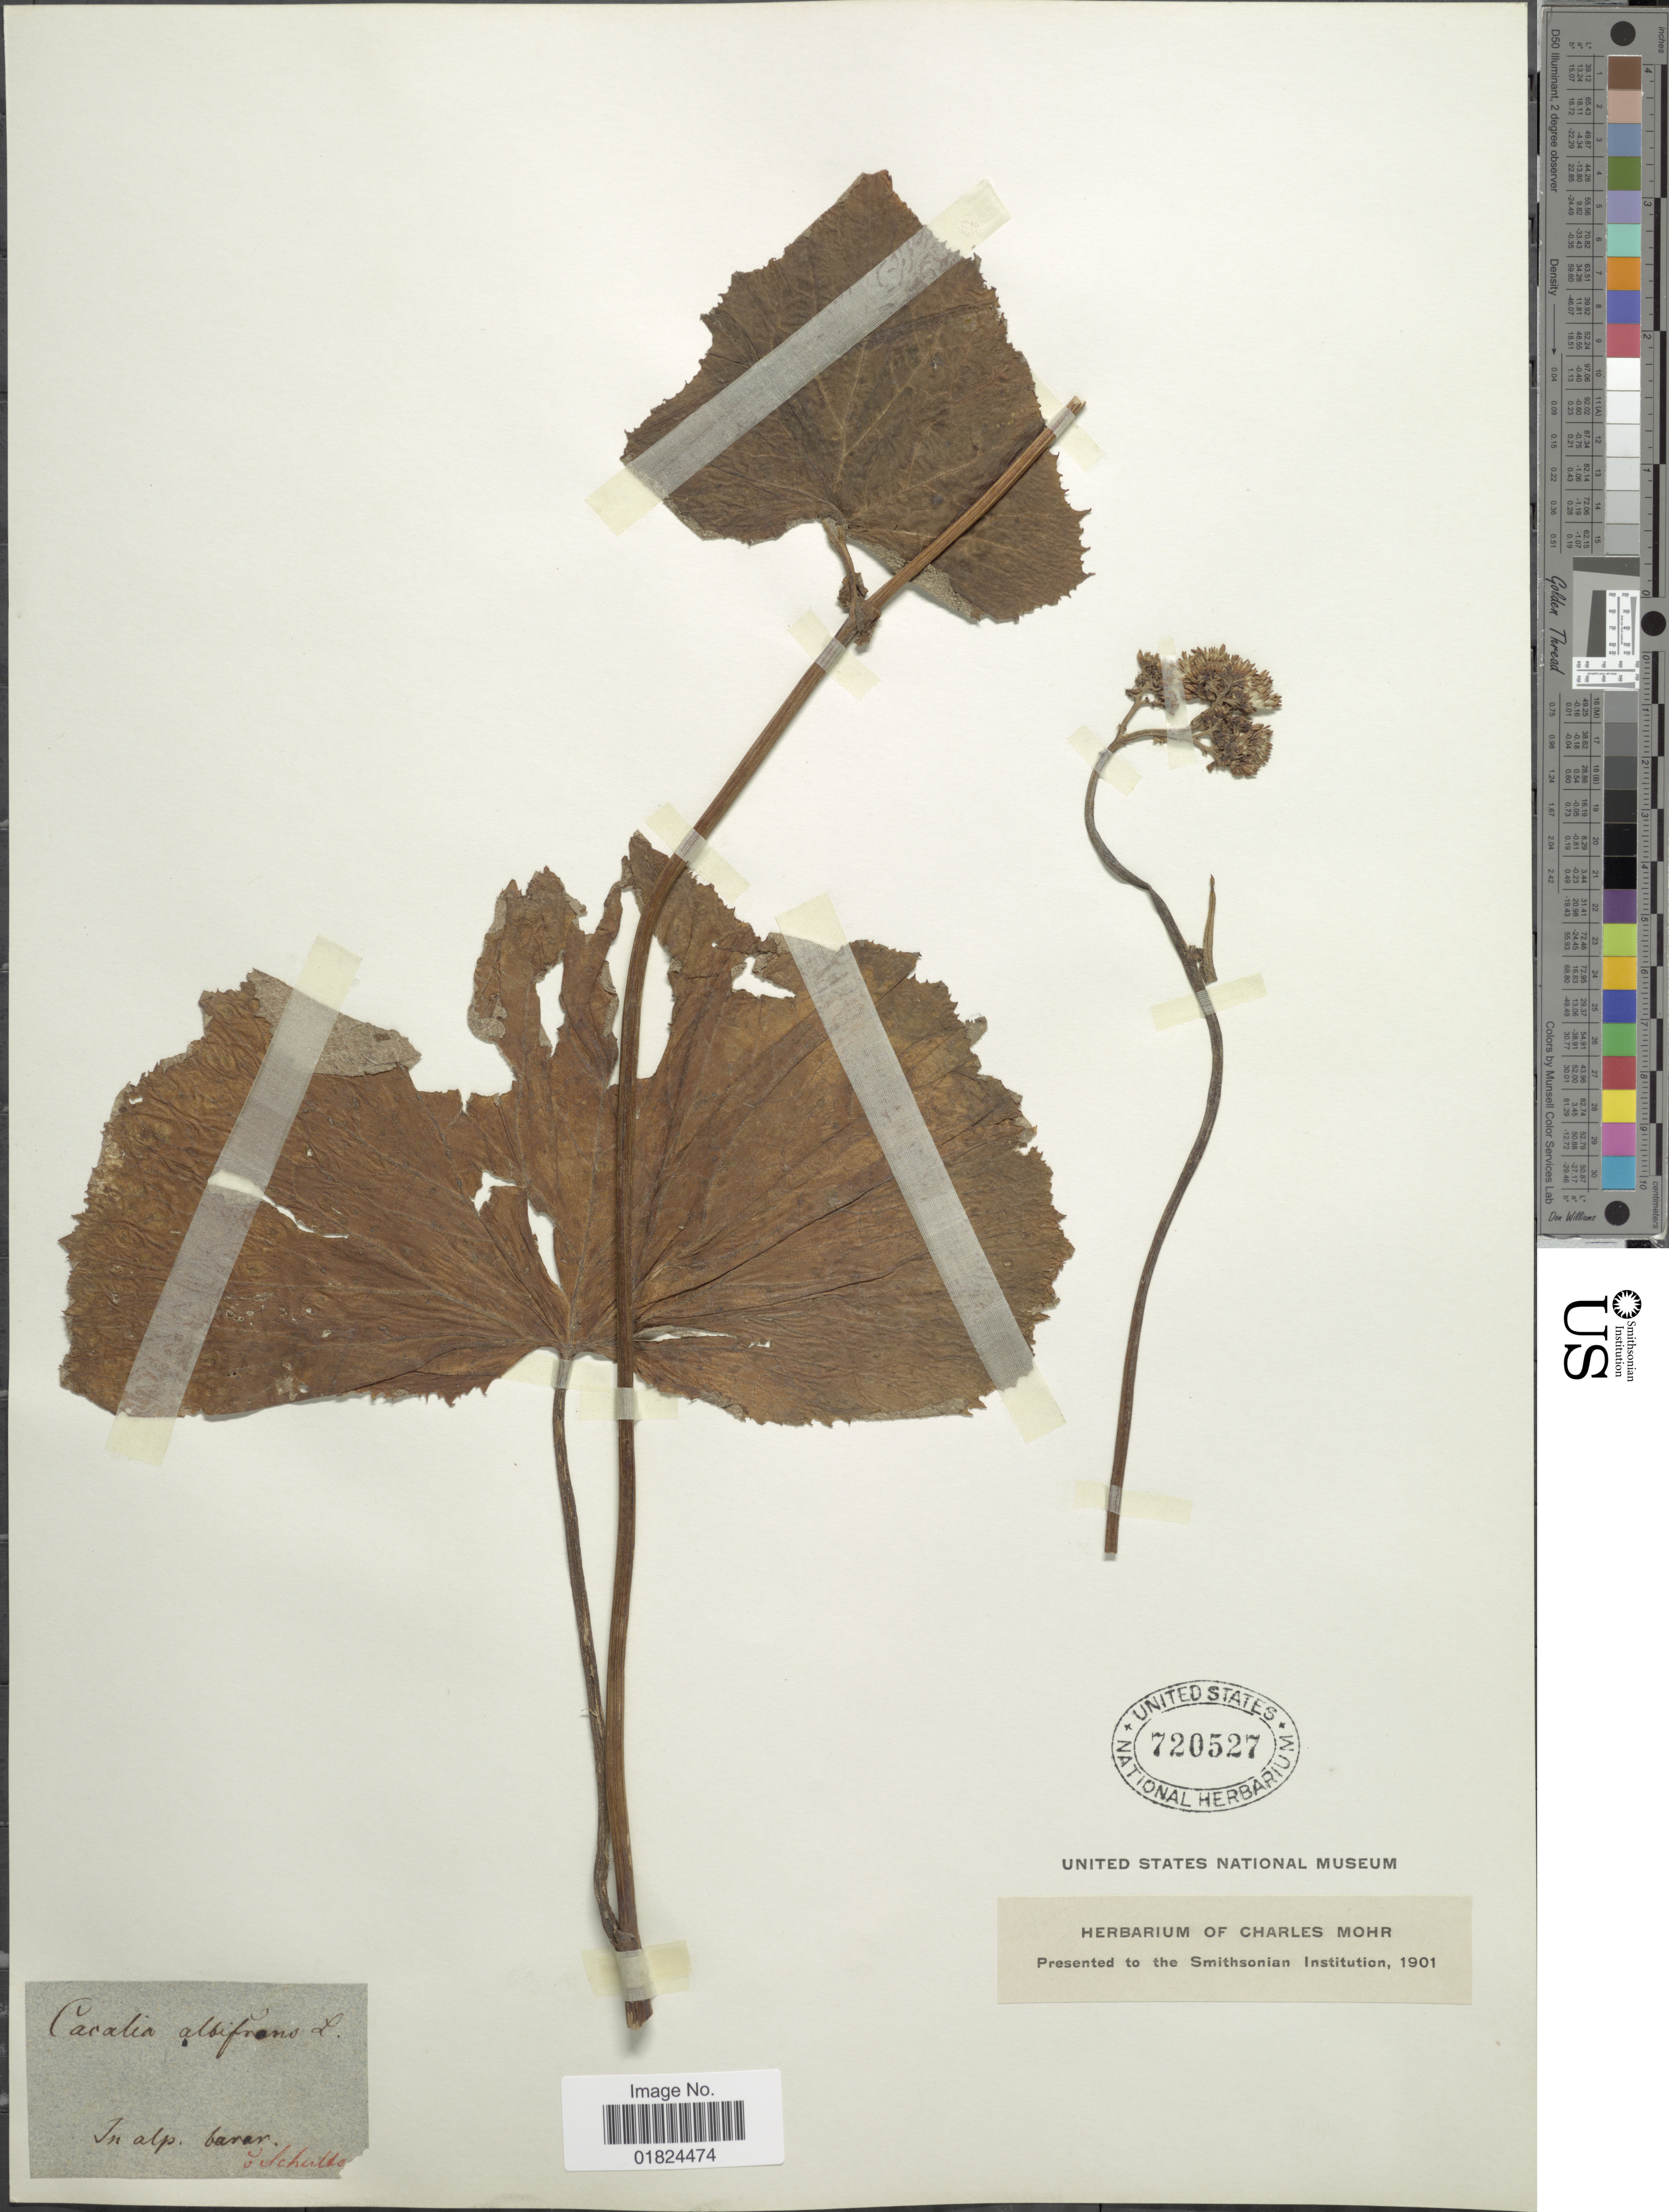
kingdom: Plantae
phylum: Tracheophyta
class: Magnoliopsida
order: Asterales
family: Asteraceae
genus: Adenostyles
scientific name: Adenostyles alliariae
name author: (Gouan) A. Kern.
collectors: Schutte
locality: In alp. barar. [interpreted]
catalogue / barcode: US 720527